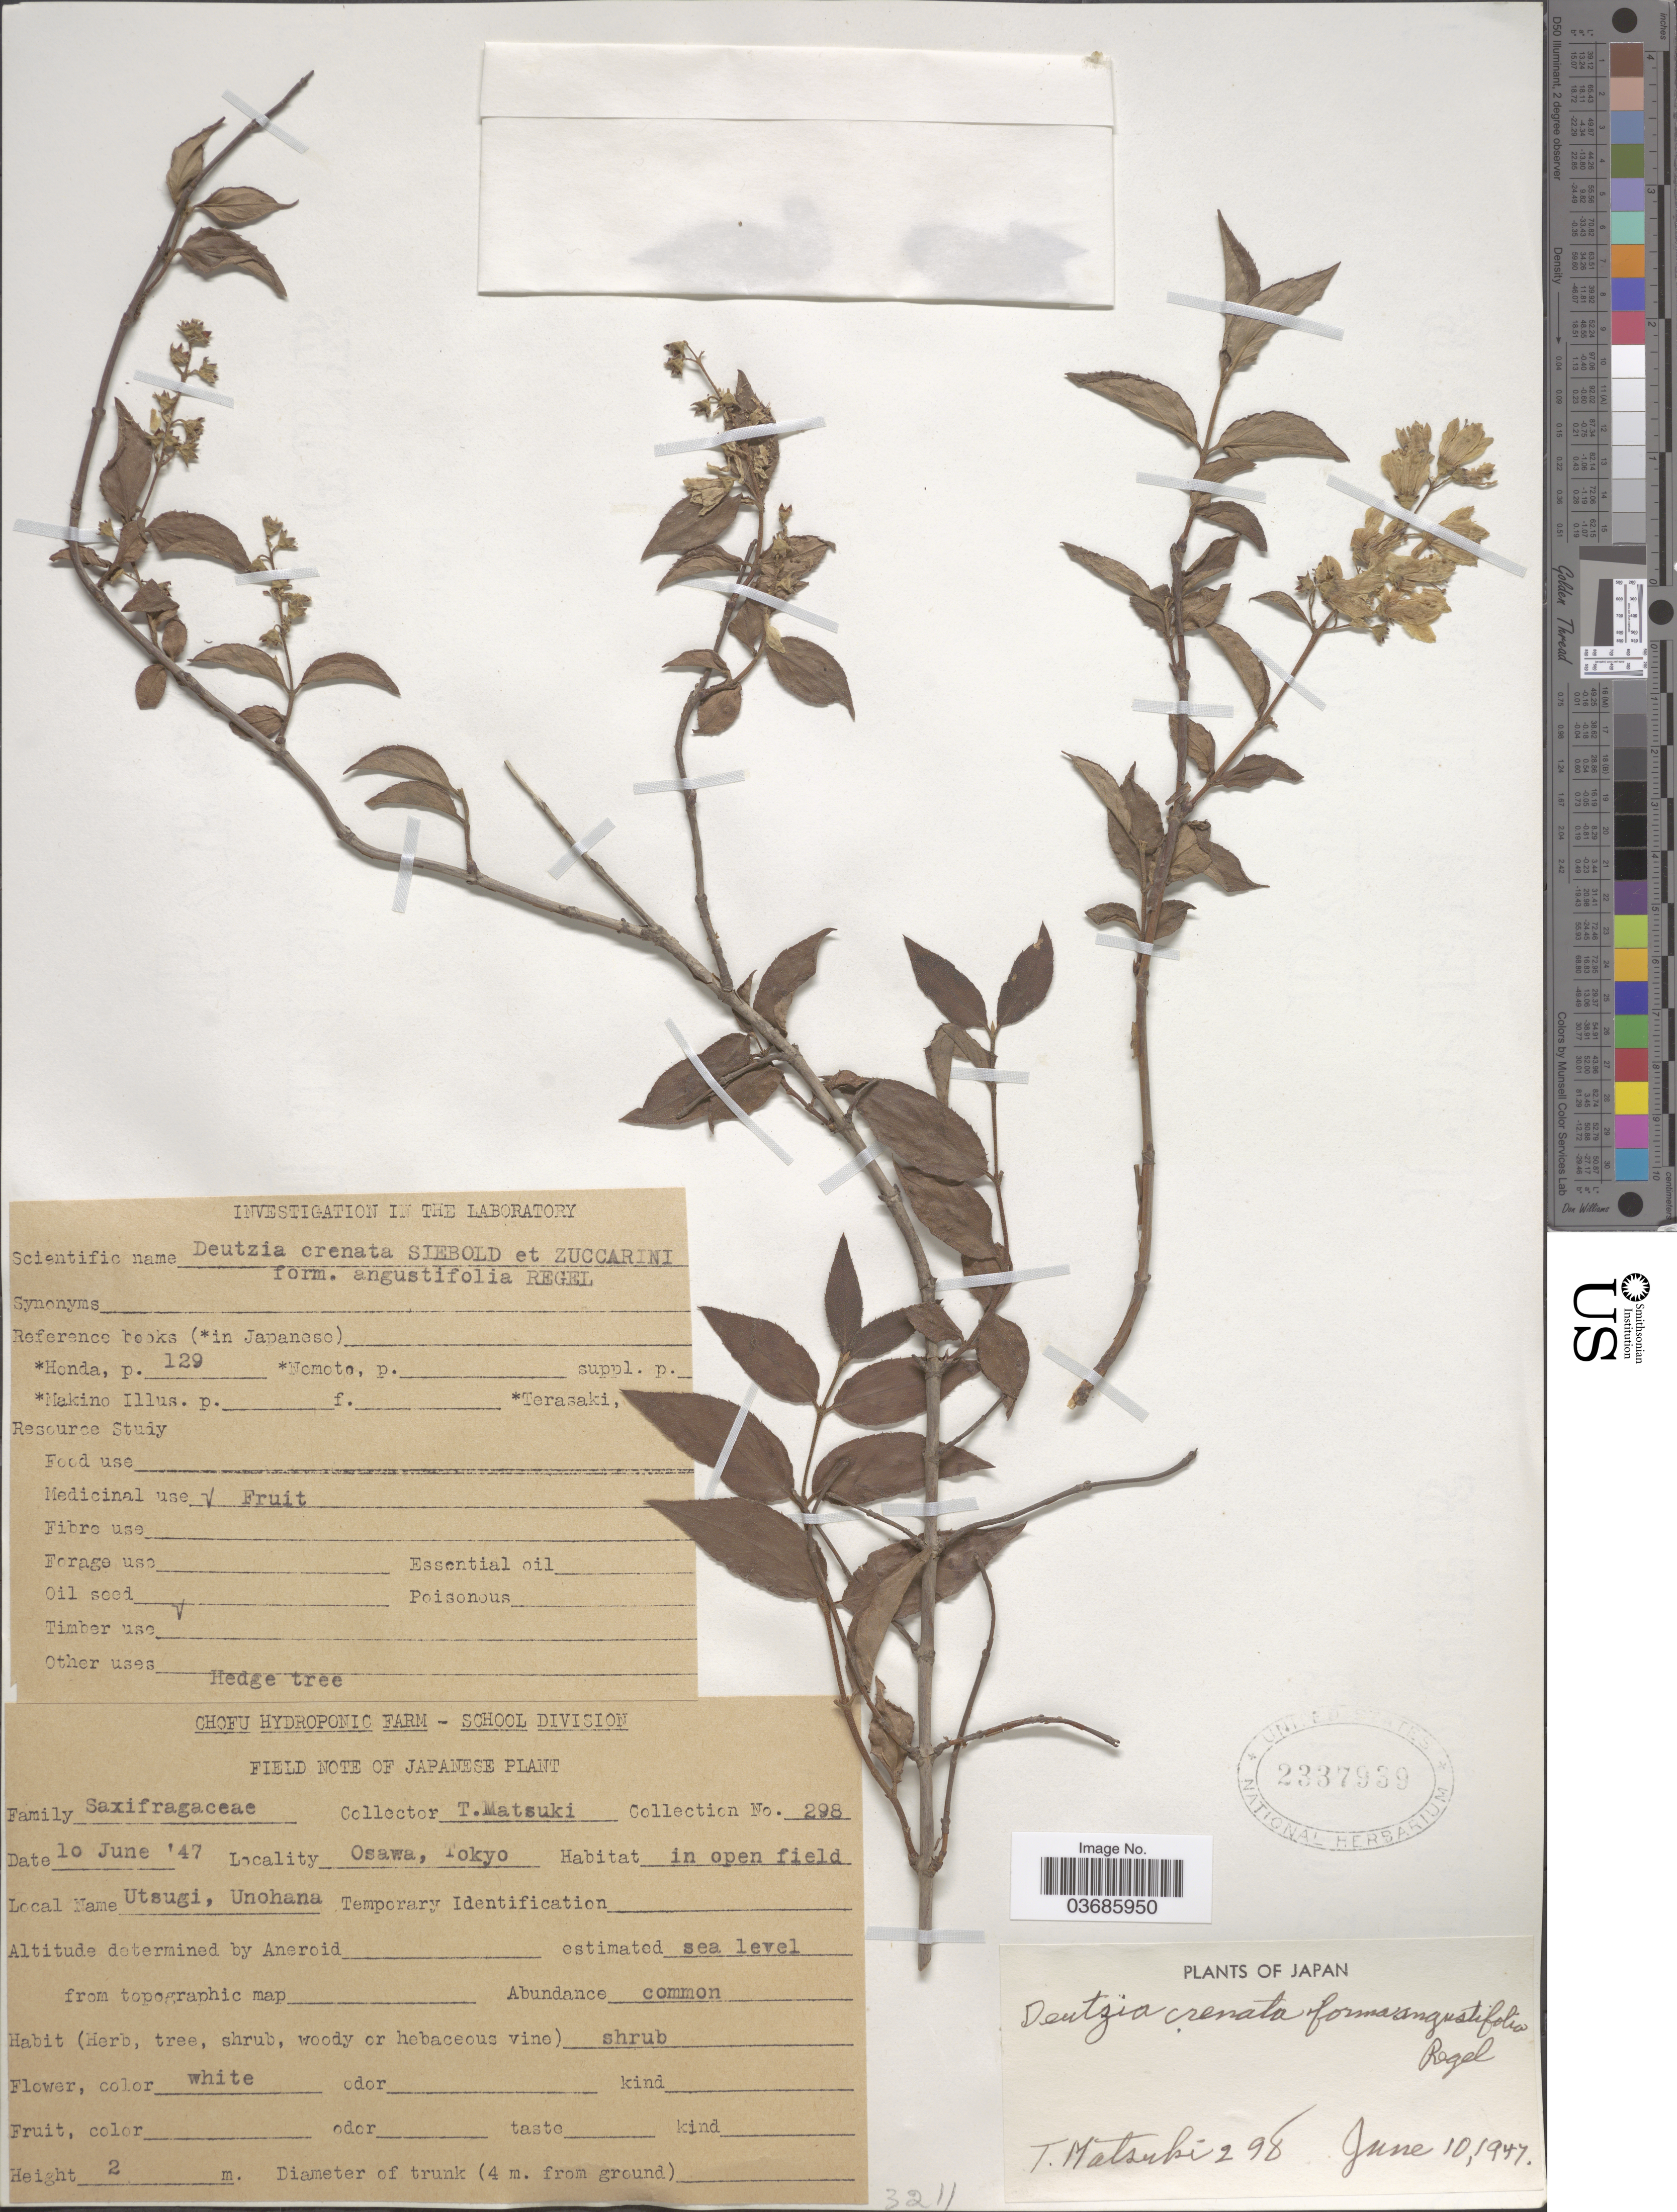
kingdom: Plantae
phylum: Tracheophyta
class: Magnoliopsida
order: Cornales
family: Hydrangeaceae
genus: Deutzia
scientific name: Deutzia scabra var. crenata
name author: Maxim.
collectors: T. Matsuki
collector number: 298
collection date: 1947-06-10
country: Japan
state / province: Tokyo, Federal City of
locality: Osawa, Tokyo.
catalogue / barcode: US 2337939